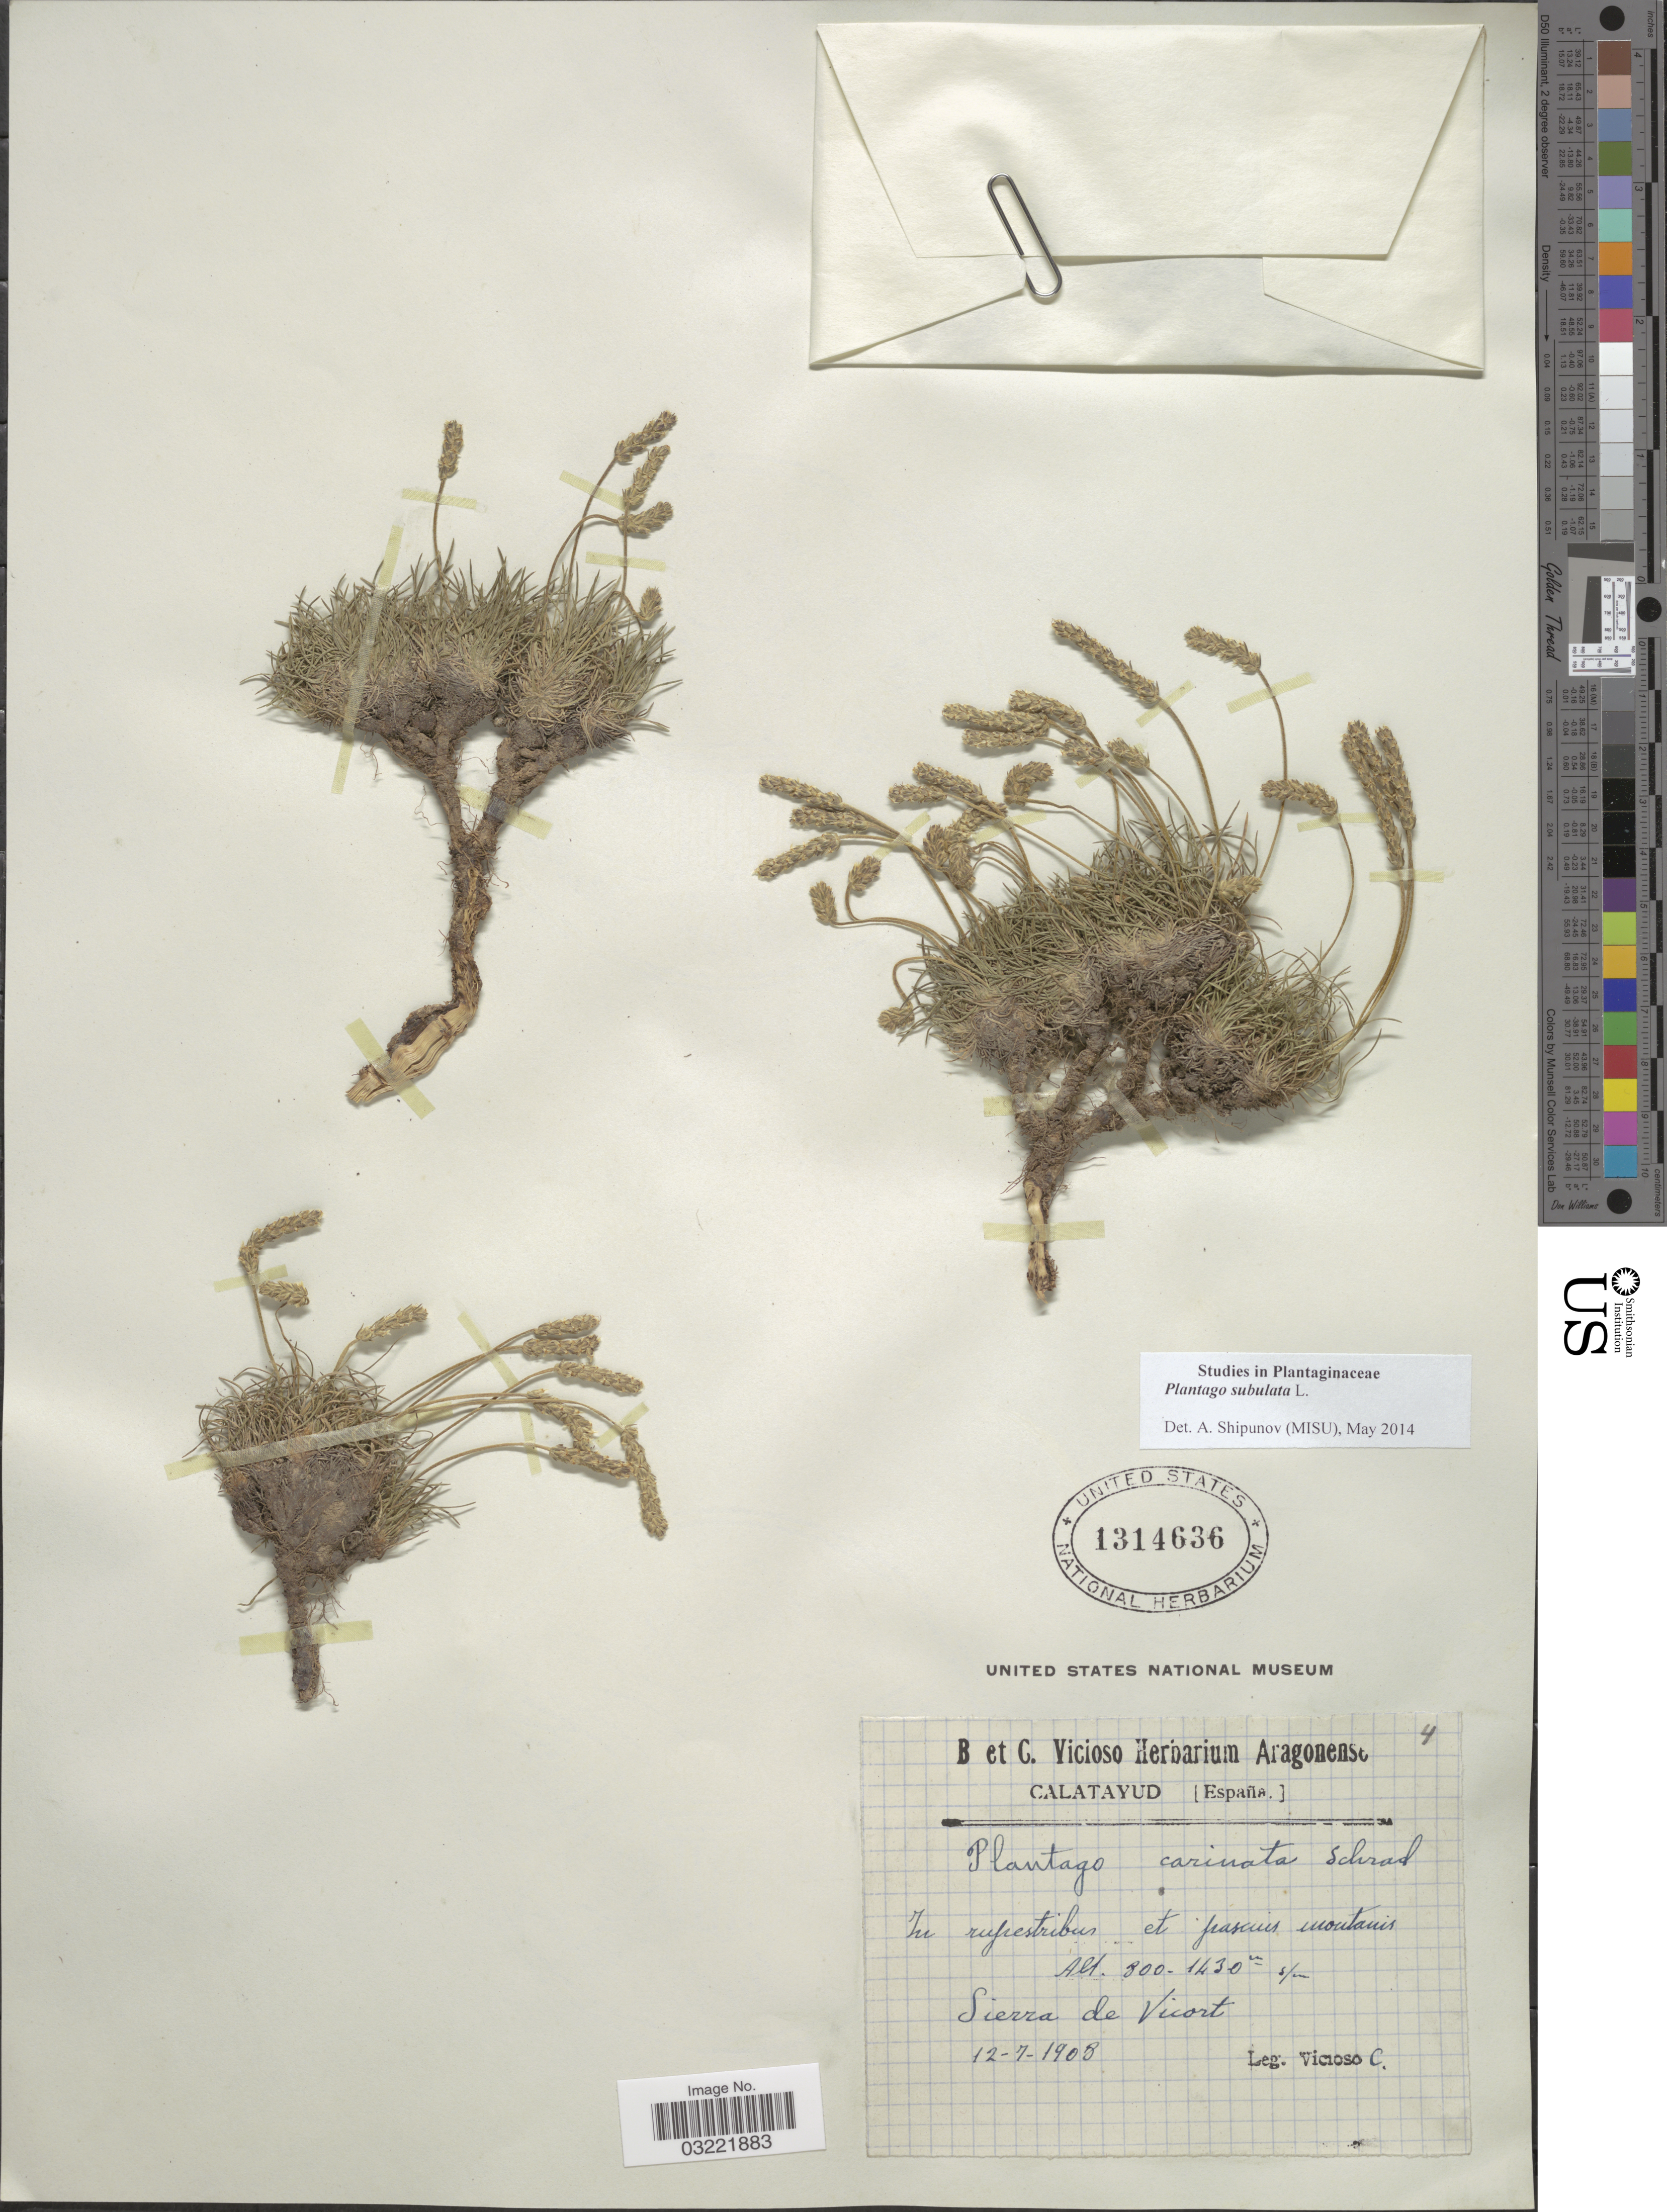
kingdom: Plantae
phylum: Tracheophyta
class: Magnoliopsida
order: Lamiales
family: Plantaginaceae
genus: Plantago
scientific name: Plantago subulata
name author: L.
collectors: C. Vicioso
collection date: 1908-07-12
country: Spain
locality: In rupestribus et pascuis mountanis. Sierra die Vicort.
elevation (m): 800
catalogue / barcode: US 1314636